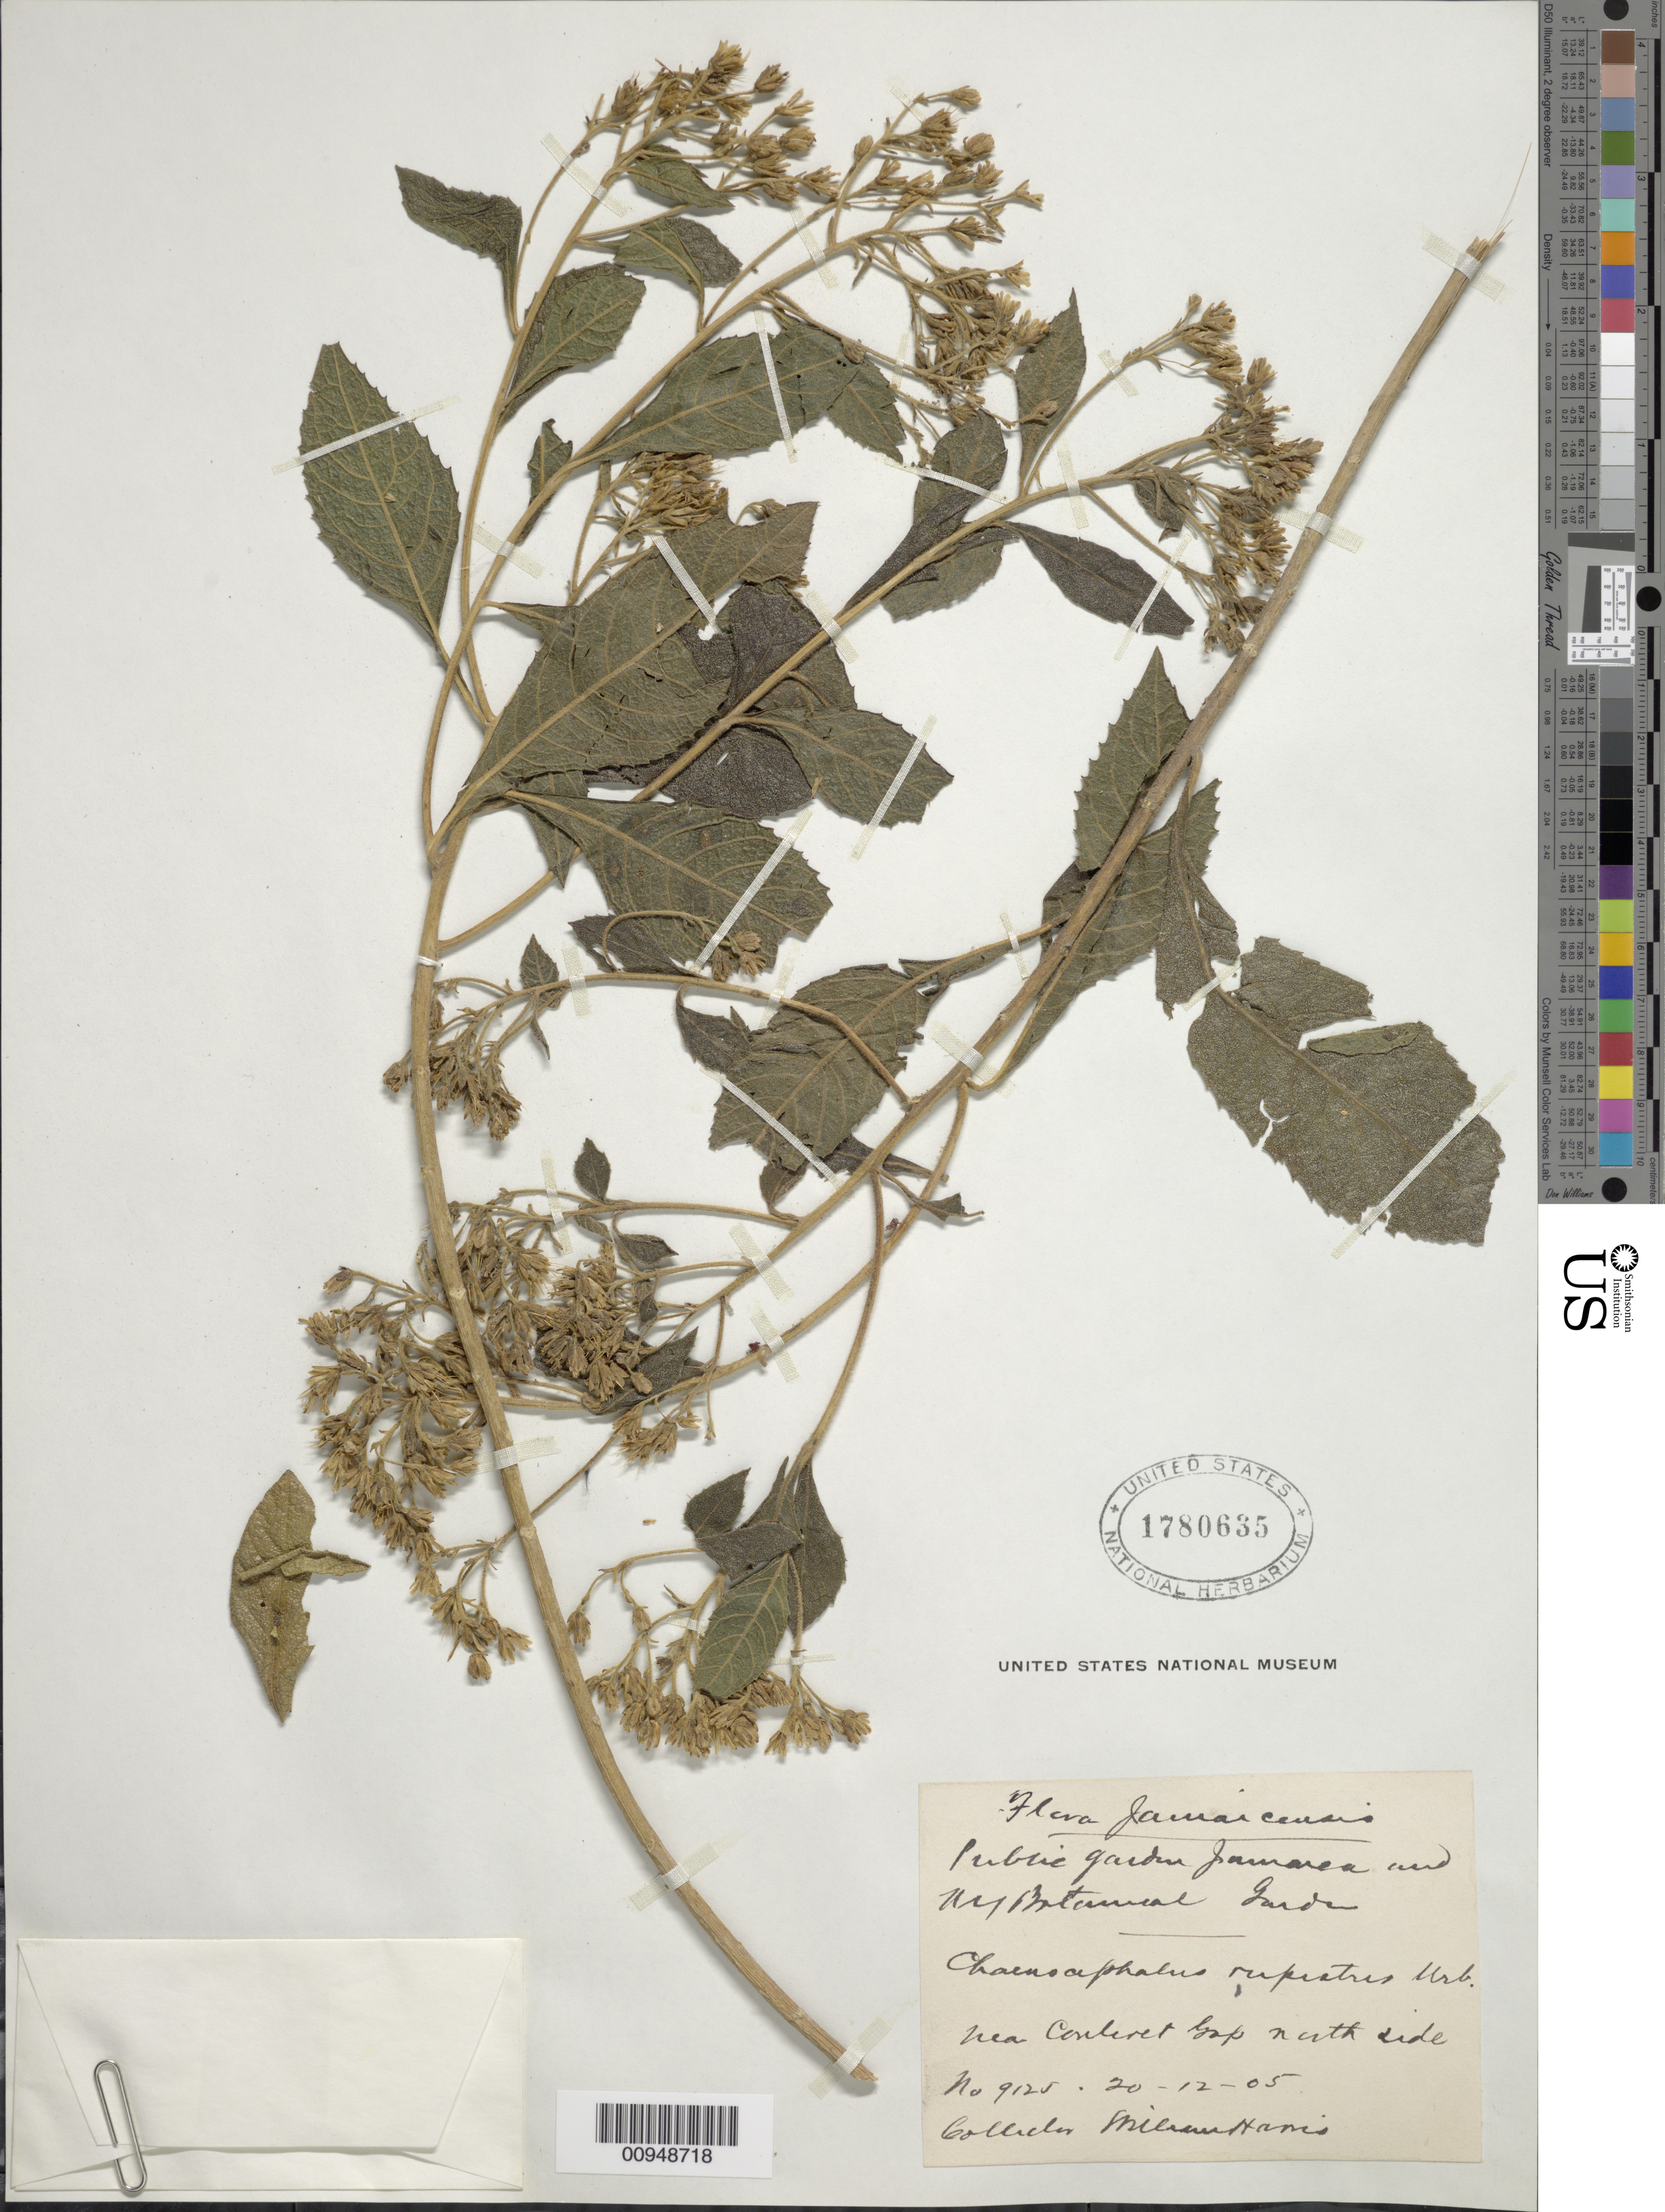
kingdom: Plantae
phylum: Tracheophyta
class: Magnoliopsida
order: Asterales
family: Asteraceae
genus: Verbesina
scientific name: Verbesina rupestris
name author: Urb.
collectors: W. H. Harris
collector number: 9125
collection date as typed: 20 Dec 1905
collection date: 1905-12-20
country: Jamaica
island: Jamaica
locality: Near Conteret Gap, north side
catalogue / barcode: US 1780635